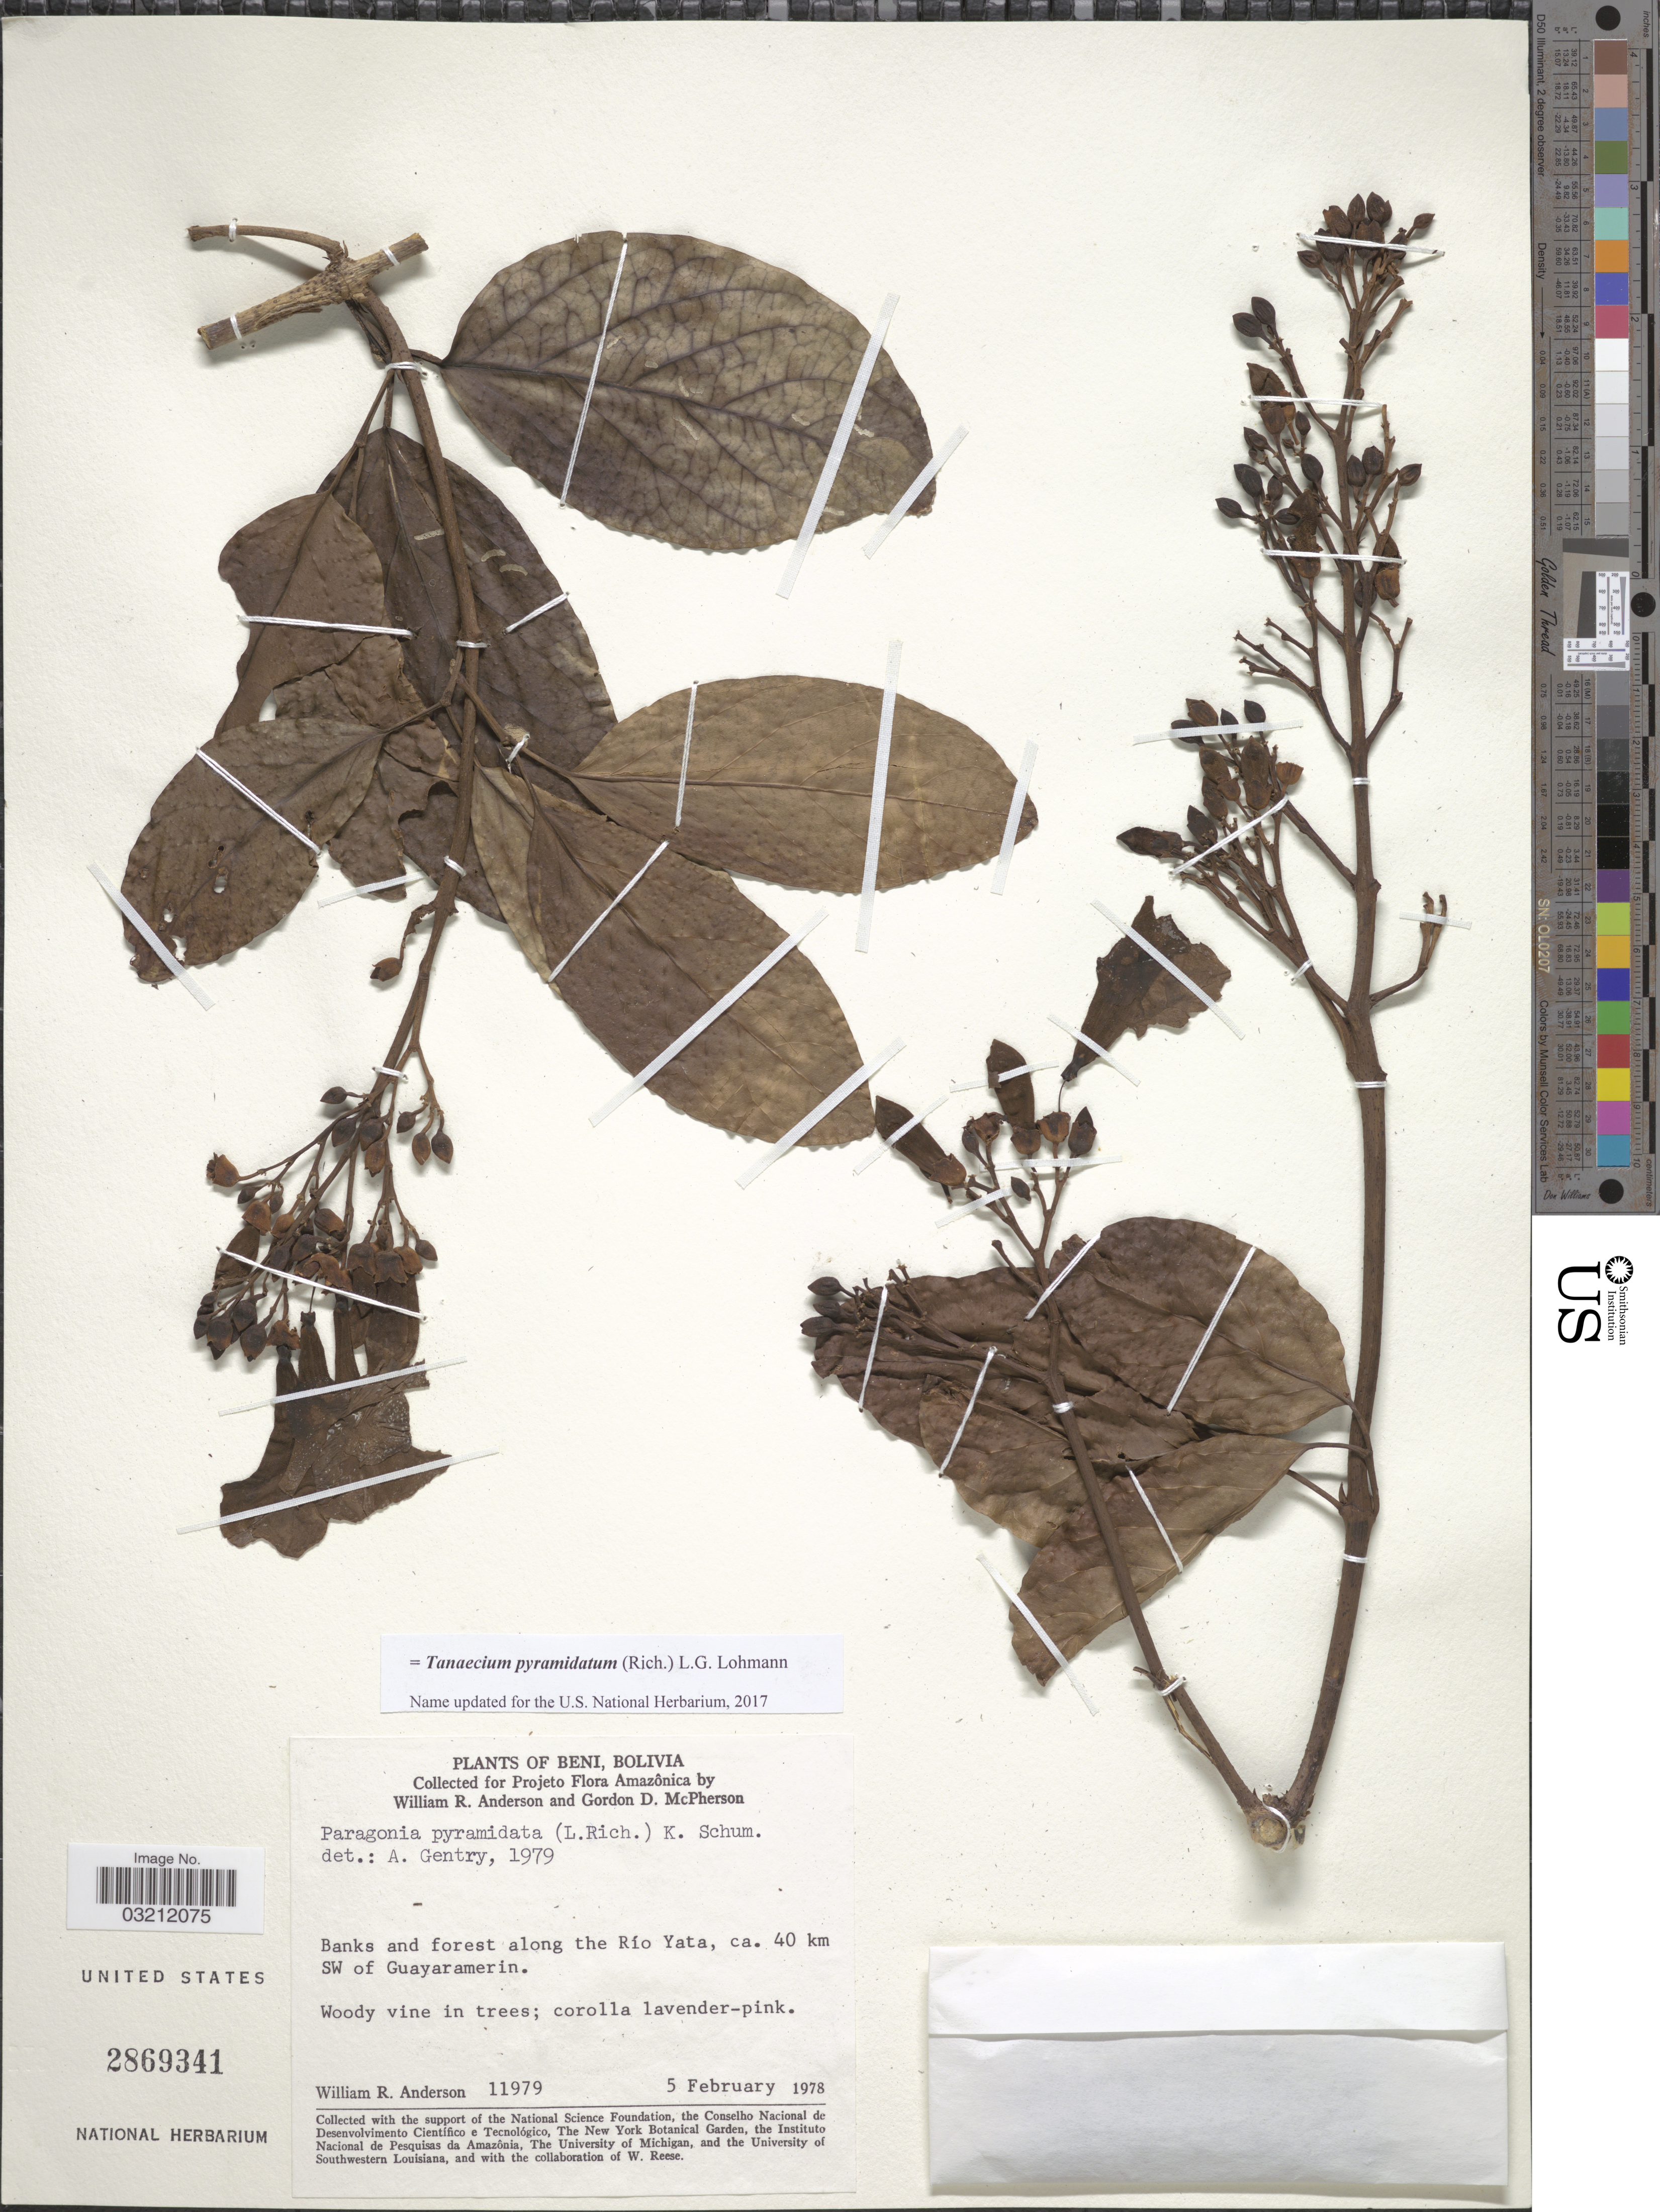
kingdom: Plantae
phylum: Tracheophyta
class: Magnoliopsida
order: Lamiales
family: Bignoniaceae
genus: Tanaecium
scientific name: Tanaecium pyramidatum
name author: (Rich.) L.G. Lohmann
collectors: W. R. Anderson & G. D. McPherson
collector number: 11979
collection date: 1978-02-05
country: Bolivia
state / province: Beni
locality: Banks and forest along the Río Yata, ca. 40 km SW of Guayaramerin.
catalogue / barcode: US 2869341